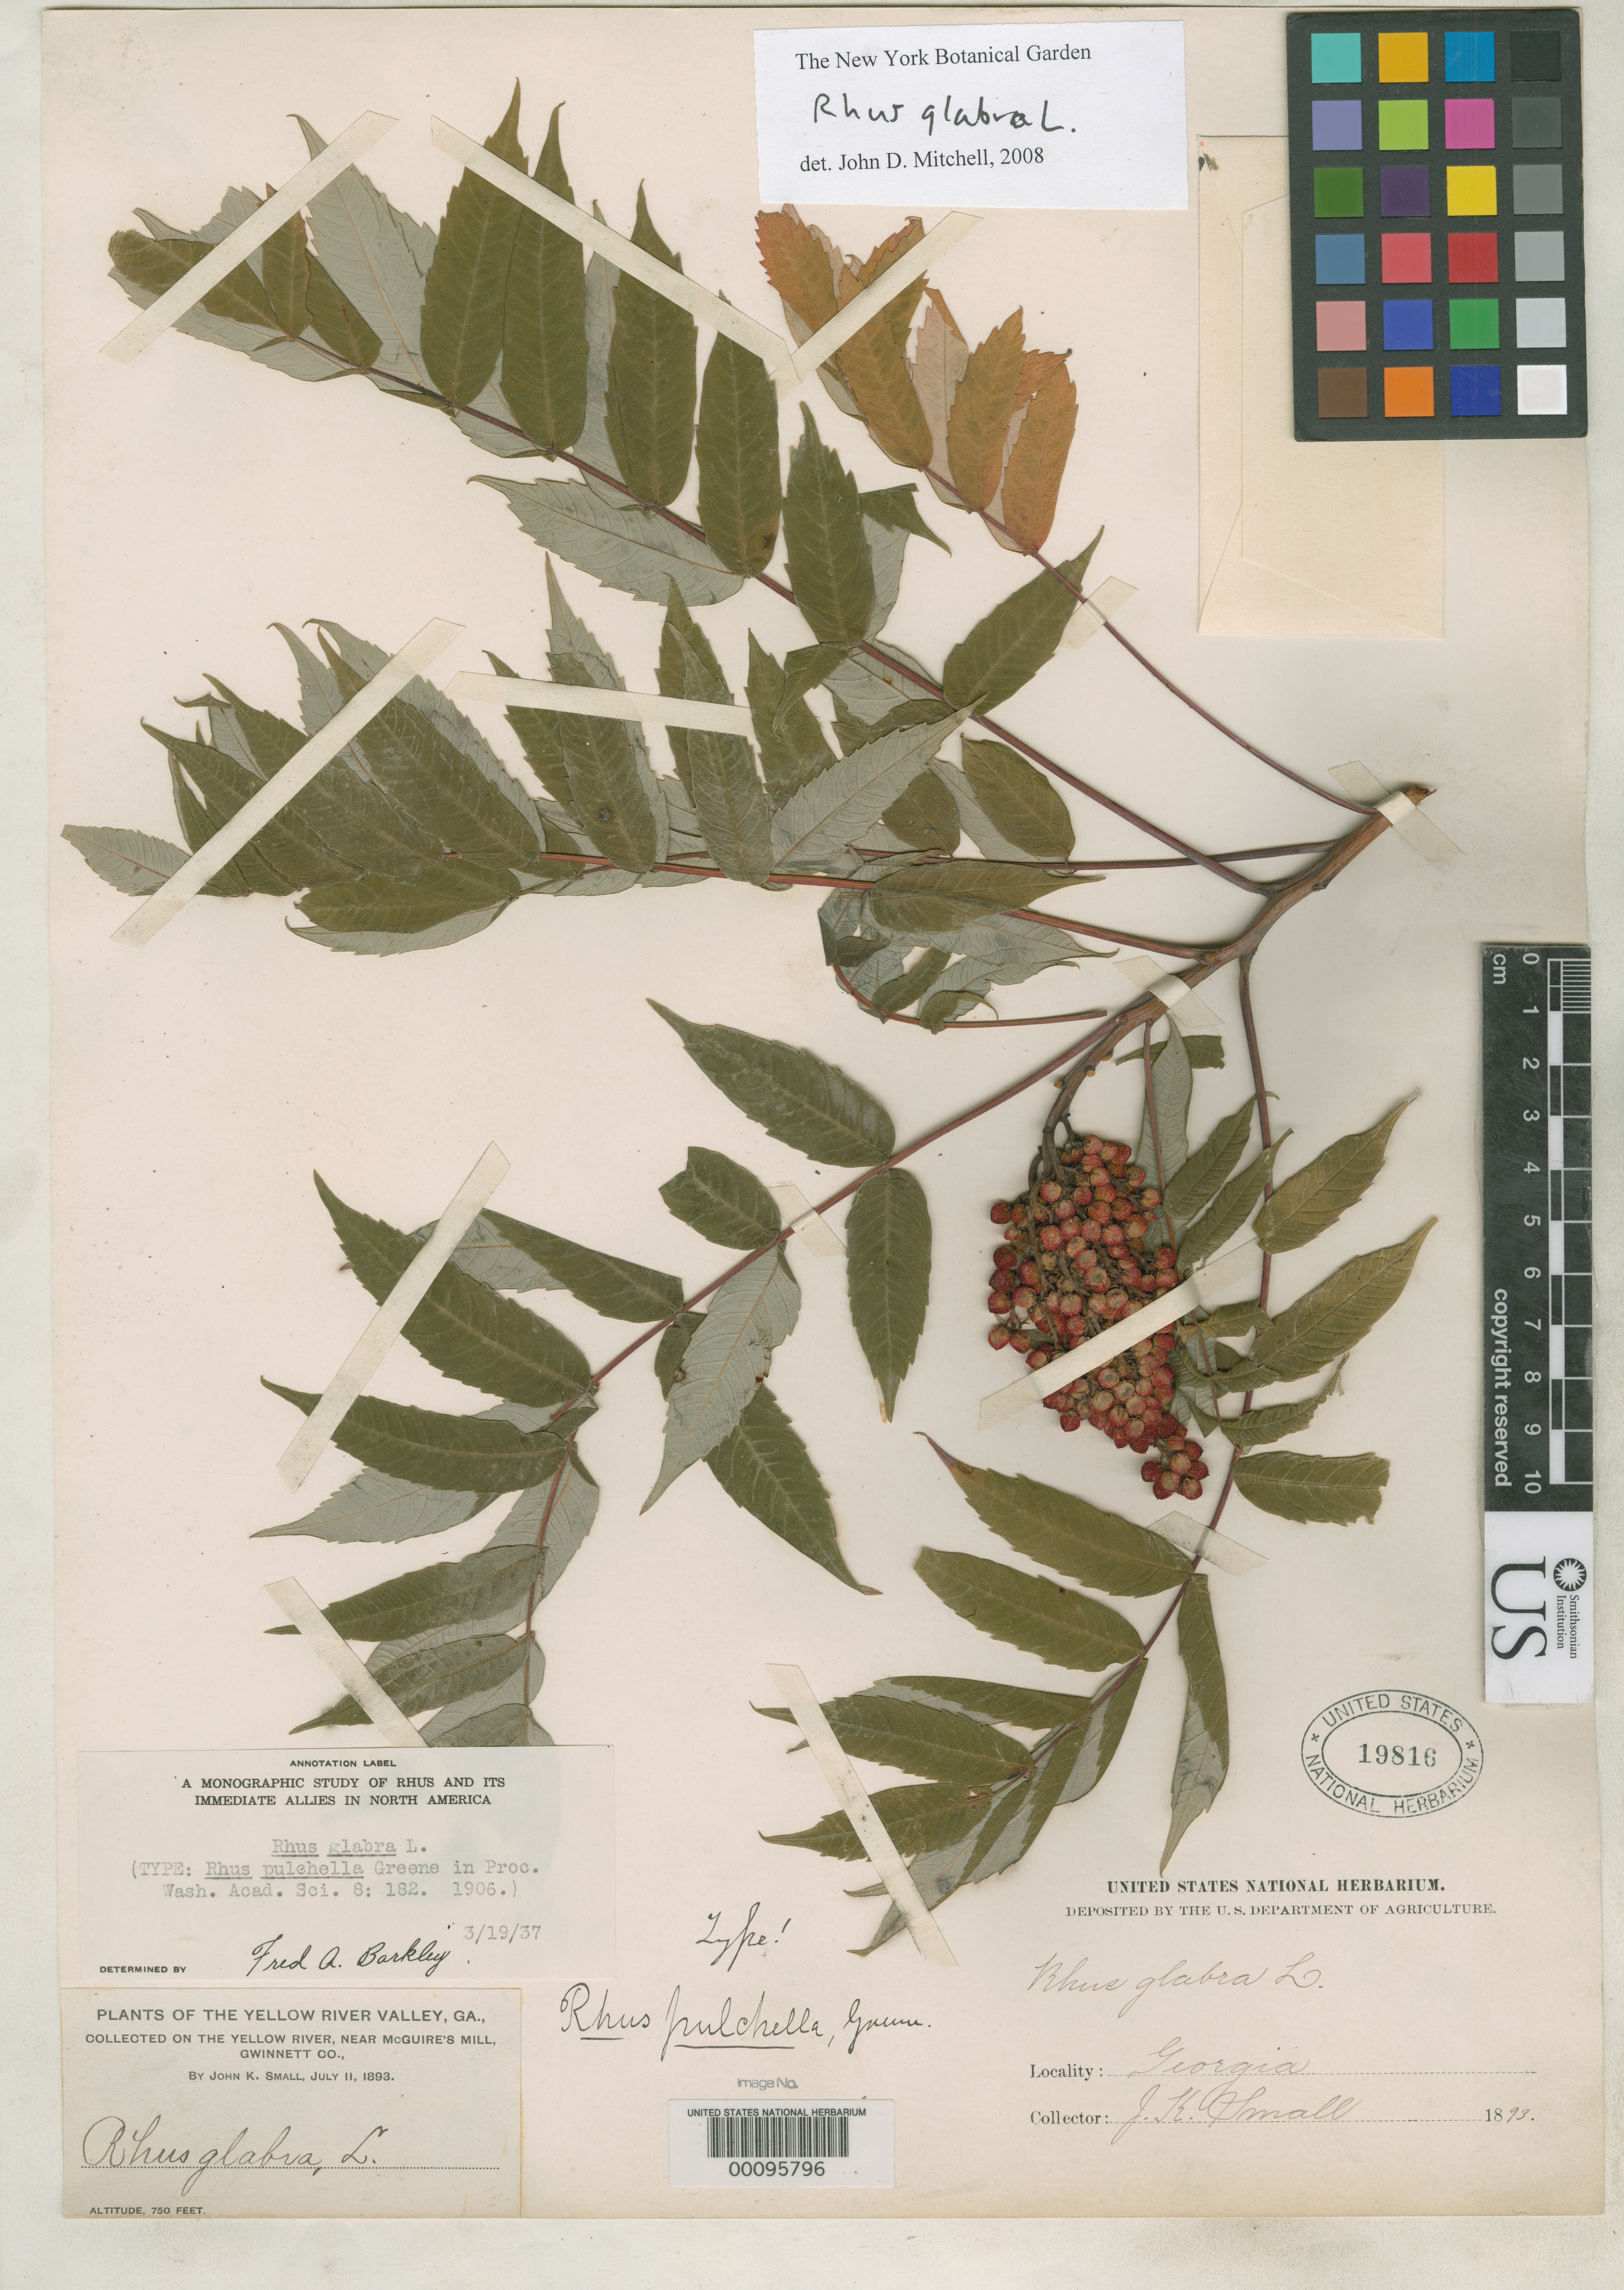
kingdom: Plantae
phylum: Tracheophyta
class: Magnoliopsida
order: Sapindales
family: Anacardiaceae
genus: Rhus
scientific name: Rhus pulchella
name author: Greene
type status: Holotype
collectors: J. K. Small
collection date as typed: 11 Jul 1893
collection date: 1893-07-11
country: United States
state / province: Georgia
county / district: Gwinnett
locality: Yellow River, near McGuire's Mill.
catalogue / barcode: US 19816